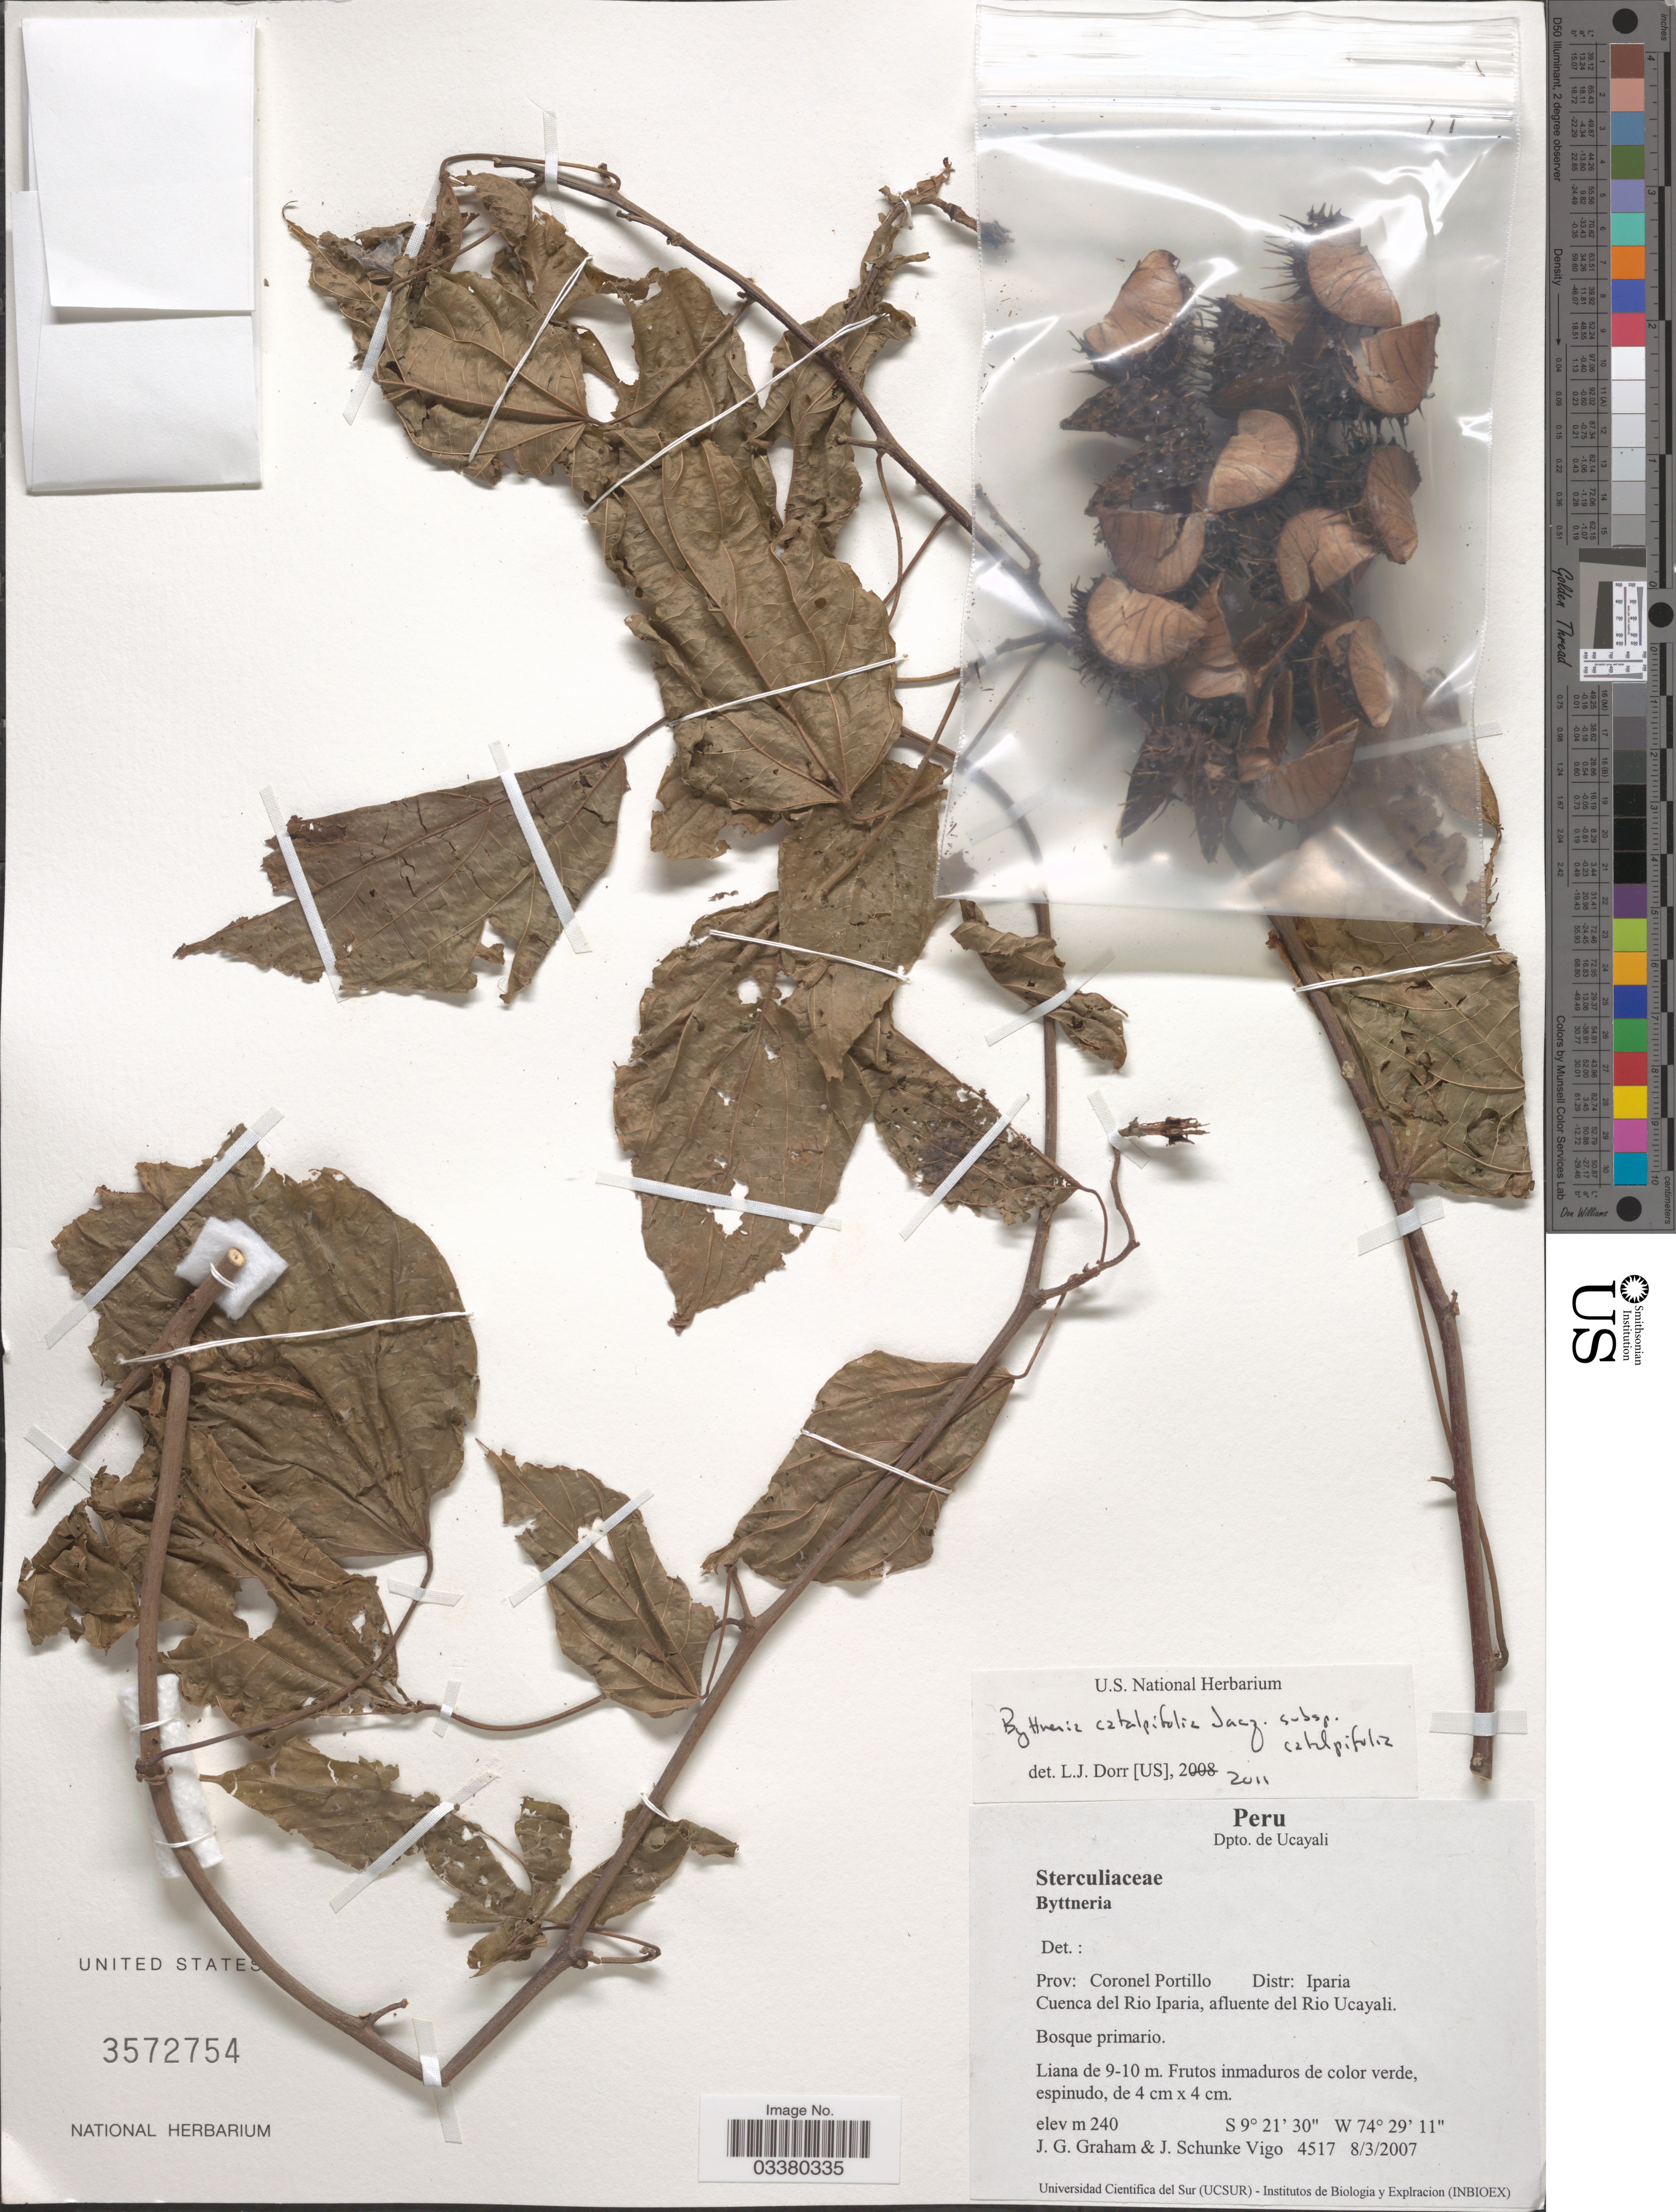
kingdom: Plantae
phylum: Tracheophyta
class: Magnoliopsida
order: Malvales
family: Malvaceae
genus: Byttneria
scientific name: Byttneria catalpifolia subsp. catalpifolia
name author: Jacq.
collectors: J. Graham & J. Schunke Vigo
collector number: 4517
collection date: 2007-03-08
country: Peru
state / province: Ucayali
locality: Dpto. Ucayali. Prov: Coronel Portillo. Distr: Iparia. Cuenca del Rio Iparia, afluente del Rio Ucayali.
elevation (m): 240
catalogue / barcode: US 3572754